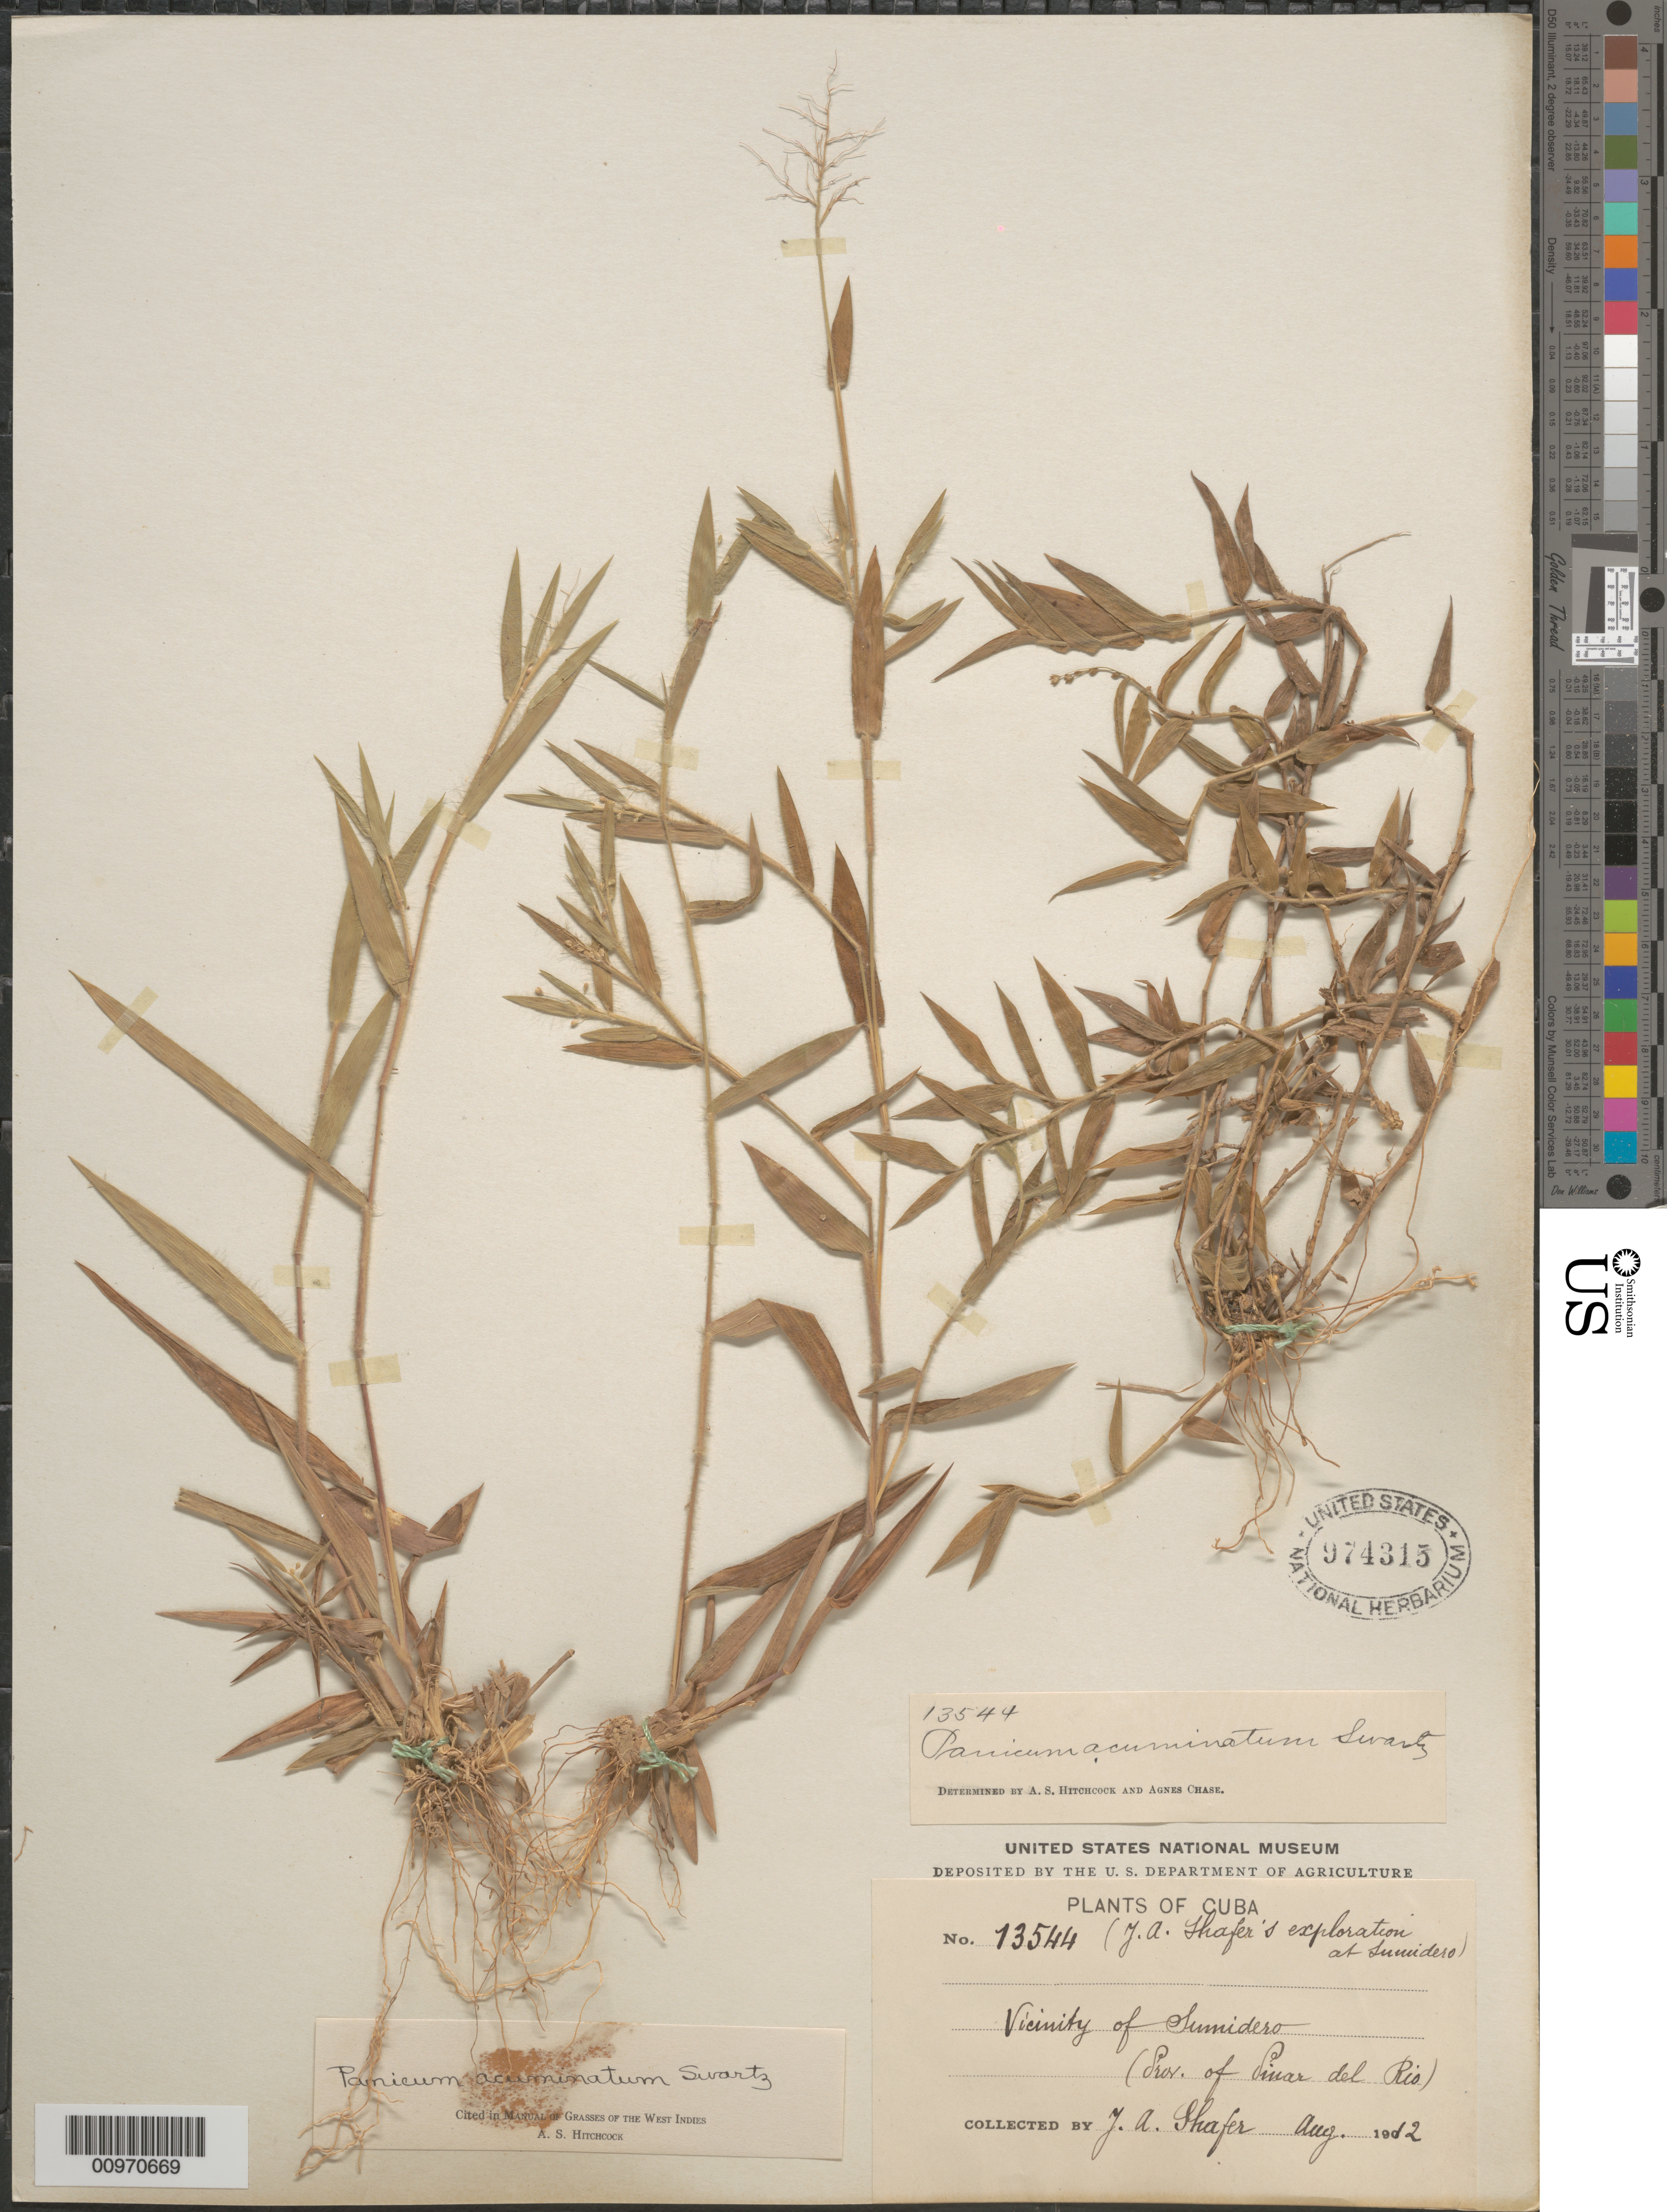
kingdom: Plantae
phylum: Tracheophyta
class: Liliopsida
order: Poales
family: Poaceae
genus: Panicum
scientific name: Panicum acuminatum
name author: Sw.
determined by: Hitchcock, A. S.; Chase, [M.] A.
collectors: J. A. Shafer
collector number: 13544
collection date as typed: Aug 1912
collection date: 1912-08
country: Cuba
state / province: Pinar del Rio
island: Cuba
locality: Sumidero vicinity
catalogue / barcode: US 974315